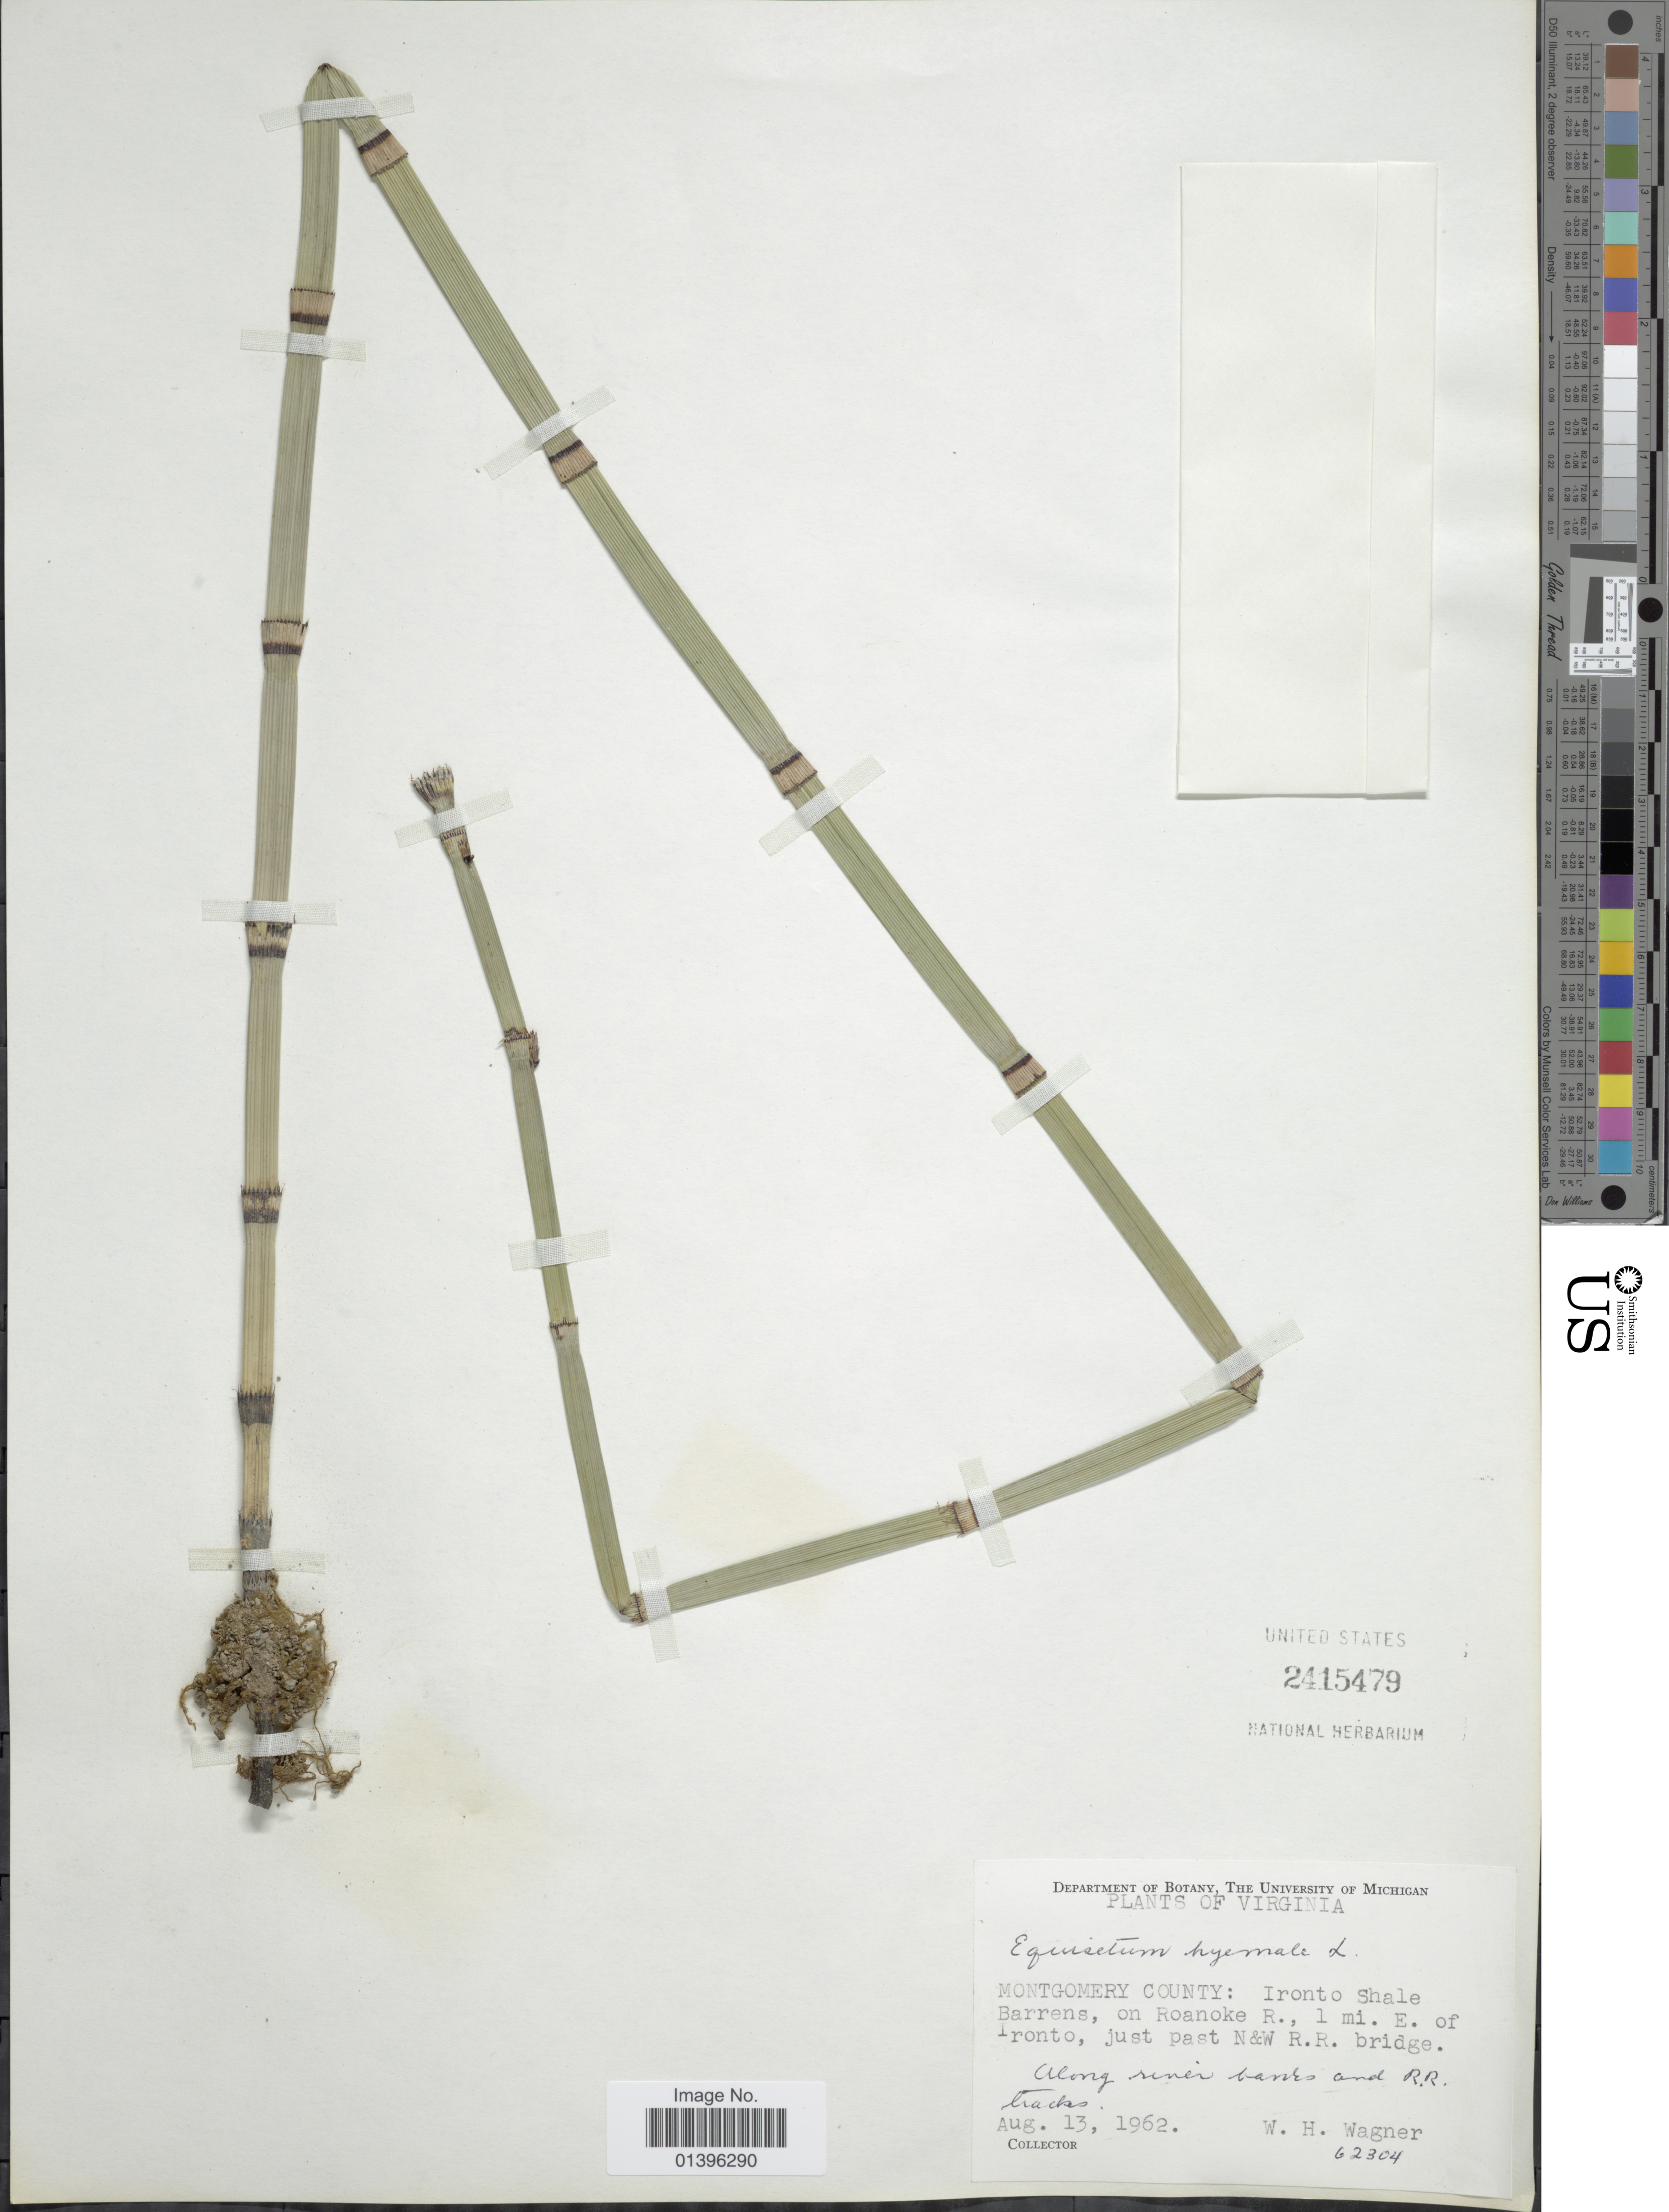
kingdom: Plantae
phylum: Tracheophyta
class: Polypodiopsida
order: Equisetales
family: Equisetaceae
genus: Equisetum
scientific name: Equisetum hyemale var. affine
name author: (Engelm.) A.A. Eaton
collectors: W. H. Wagner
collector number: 62304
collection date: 1962-08-13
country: United States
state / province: Virginia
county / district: Montgomery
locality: Montgomery County: Ironto Shale Barrens, on Roanoke R., 1 mi. E. of Tronto, just past N&W R.R. bridge. Along river banks and R.R. tracks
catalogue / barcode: US 2415479